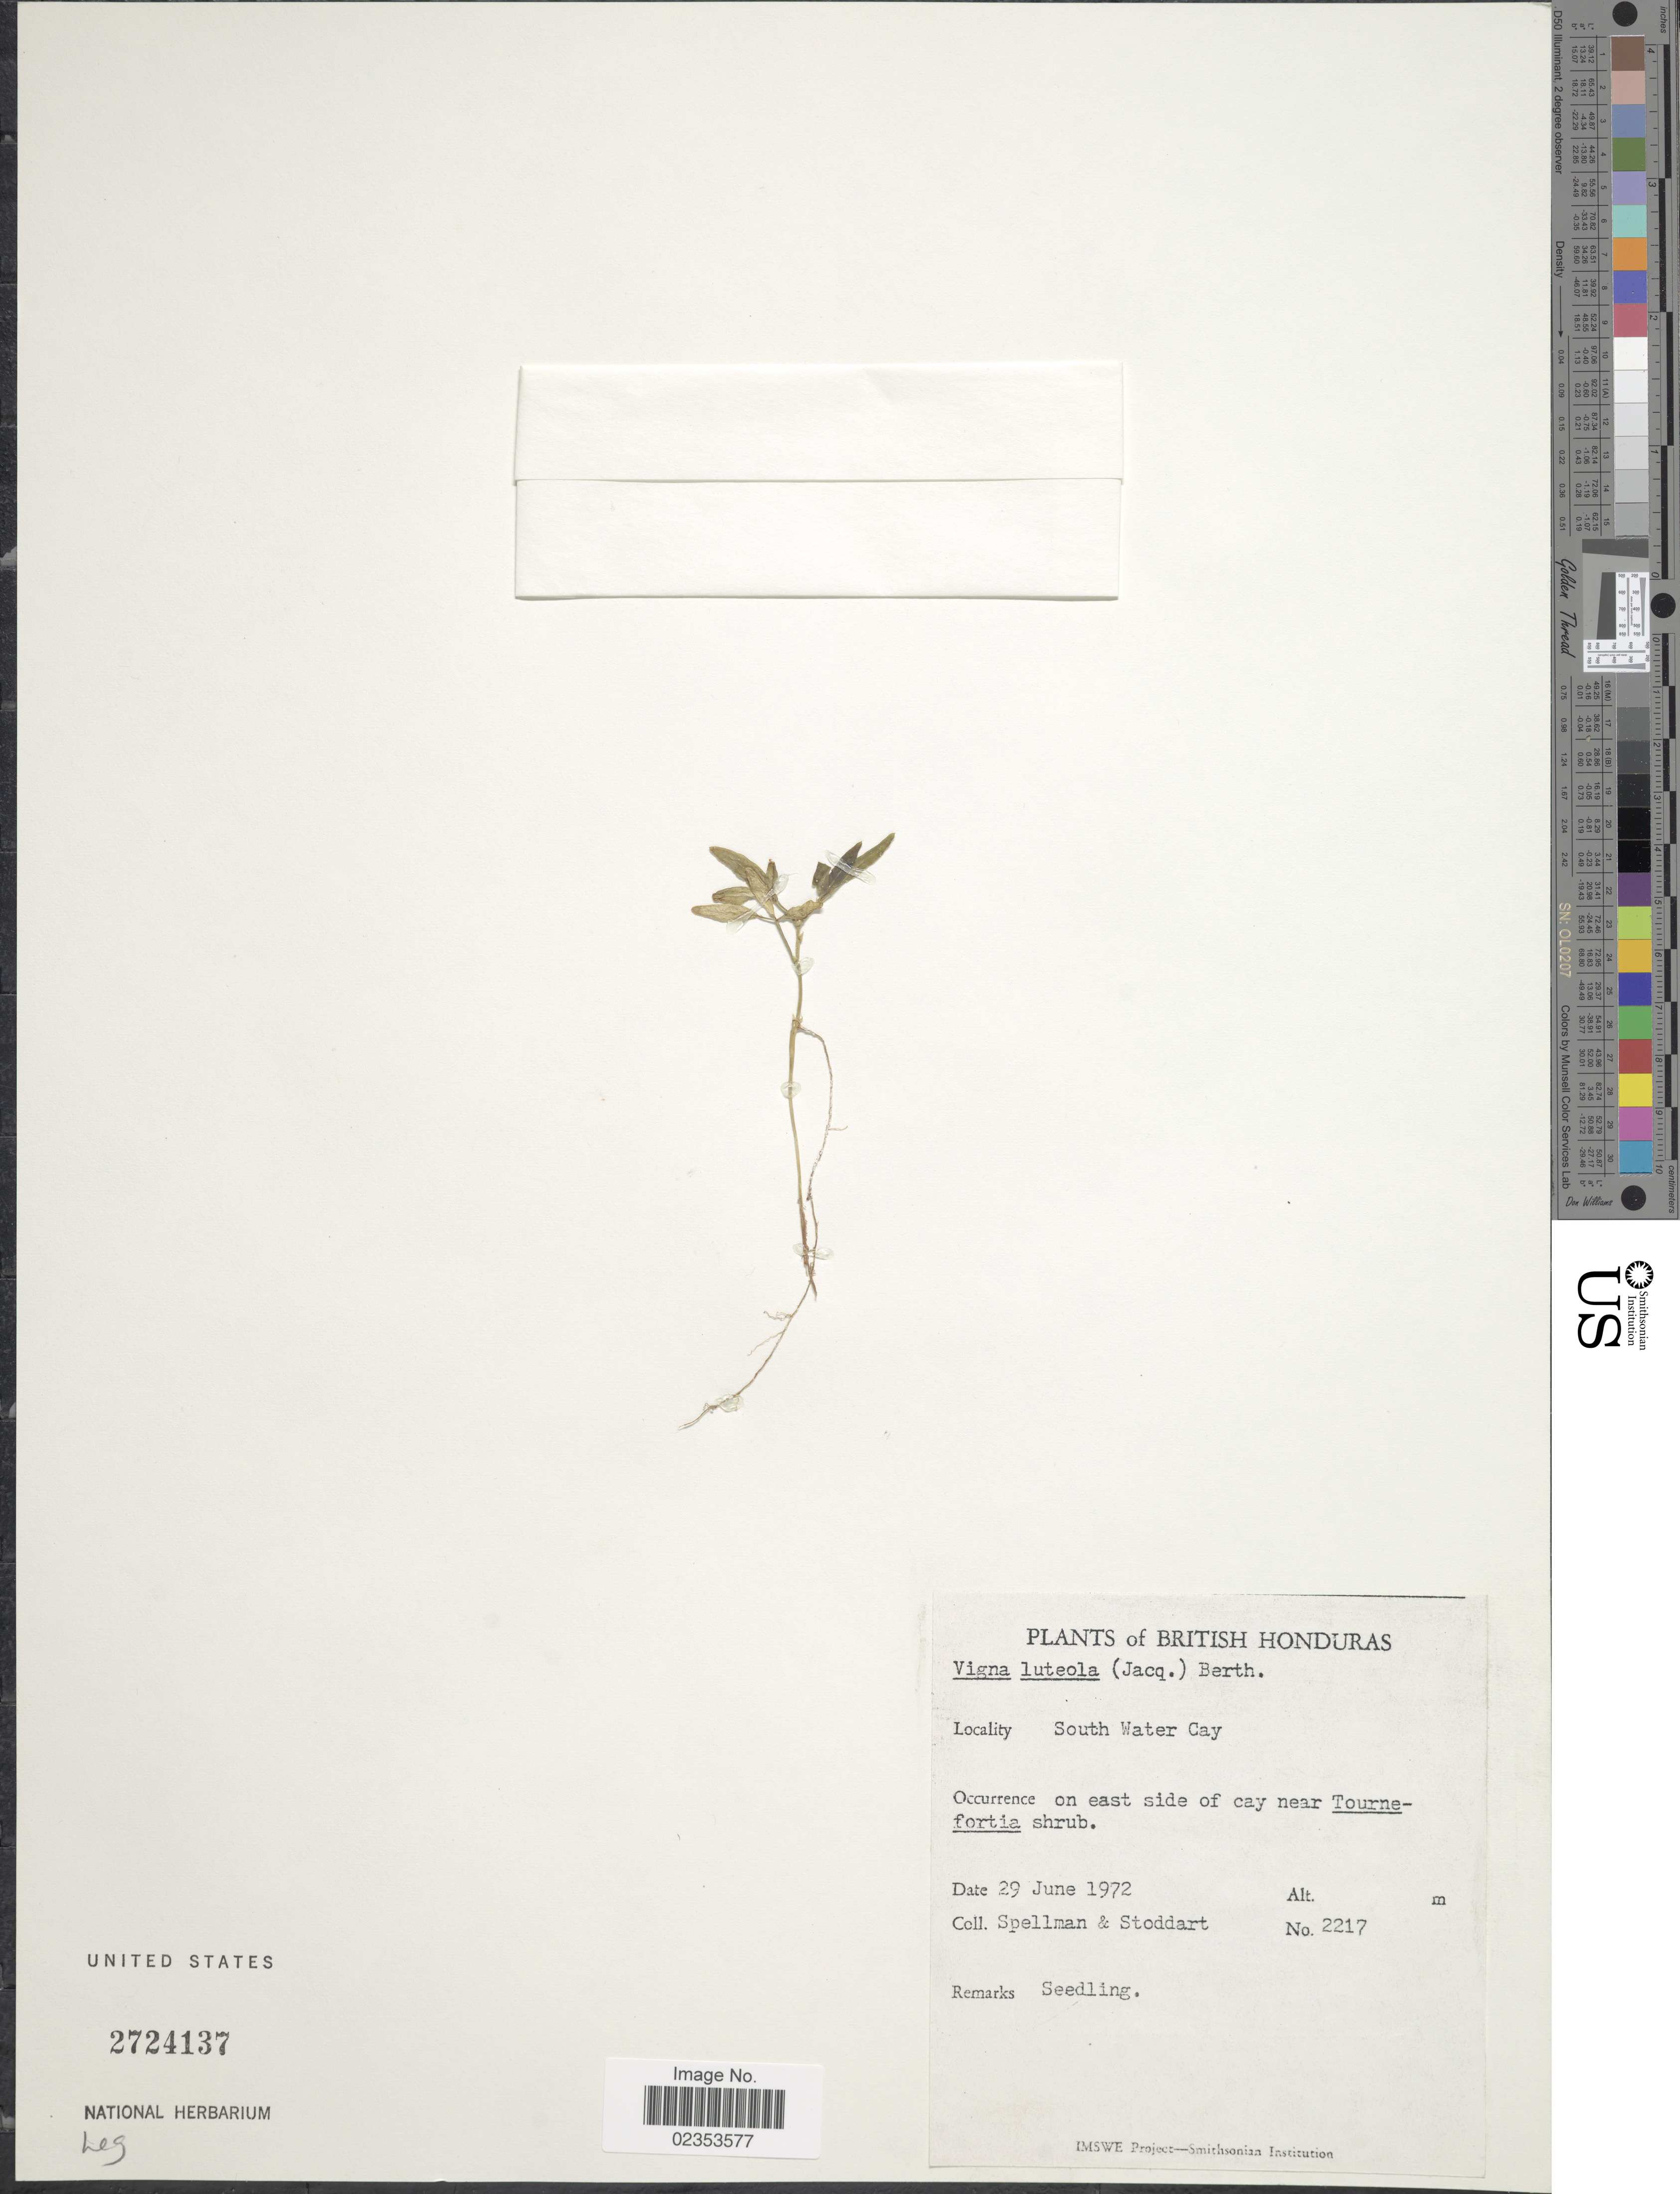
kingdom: Plantae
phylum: Tracheophyta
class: Magnoliopsida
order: Fabales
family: Fabaceae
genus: Vigna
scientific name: Vigna luteola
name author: (Jacq.) Benth.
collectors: Spellman, -- & -. Stoddart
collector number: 2217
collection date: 1972-06-29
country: Belize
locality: British Honduras. South Water Cay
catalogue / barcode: US 2724137